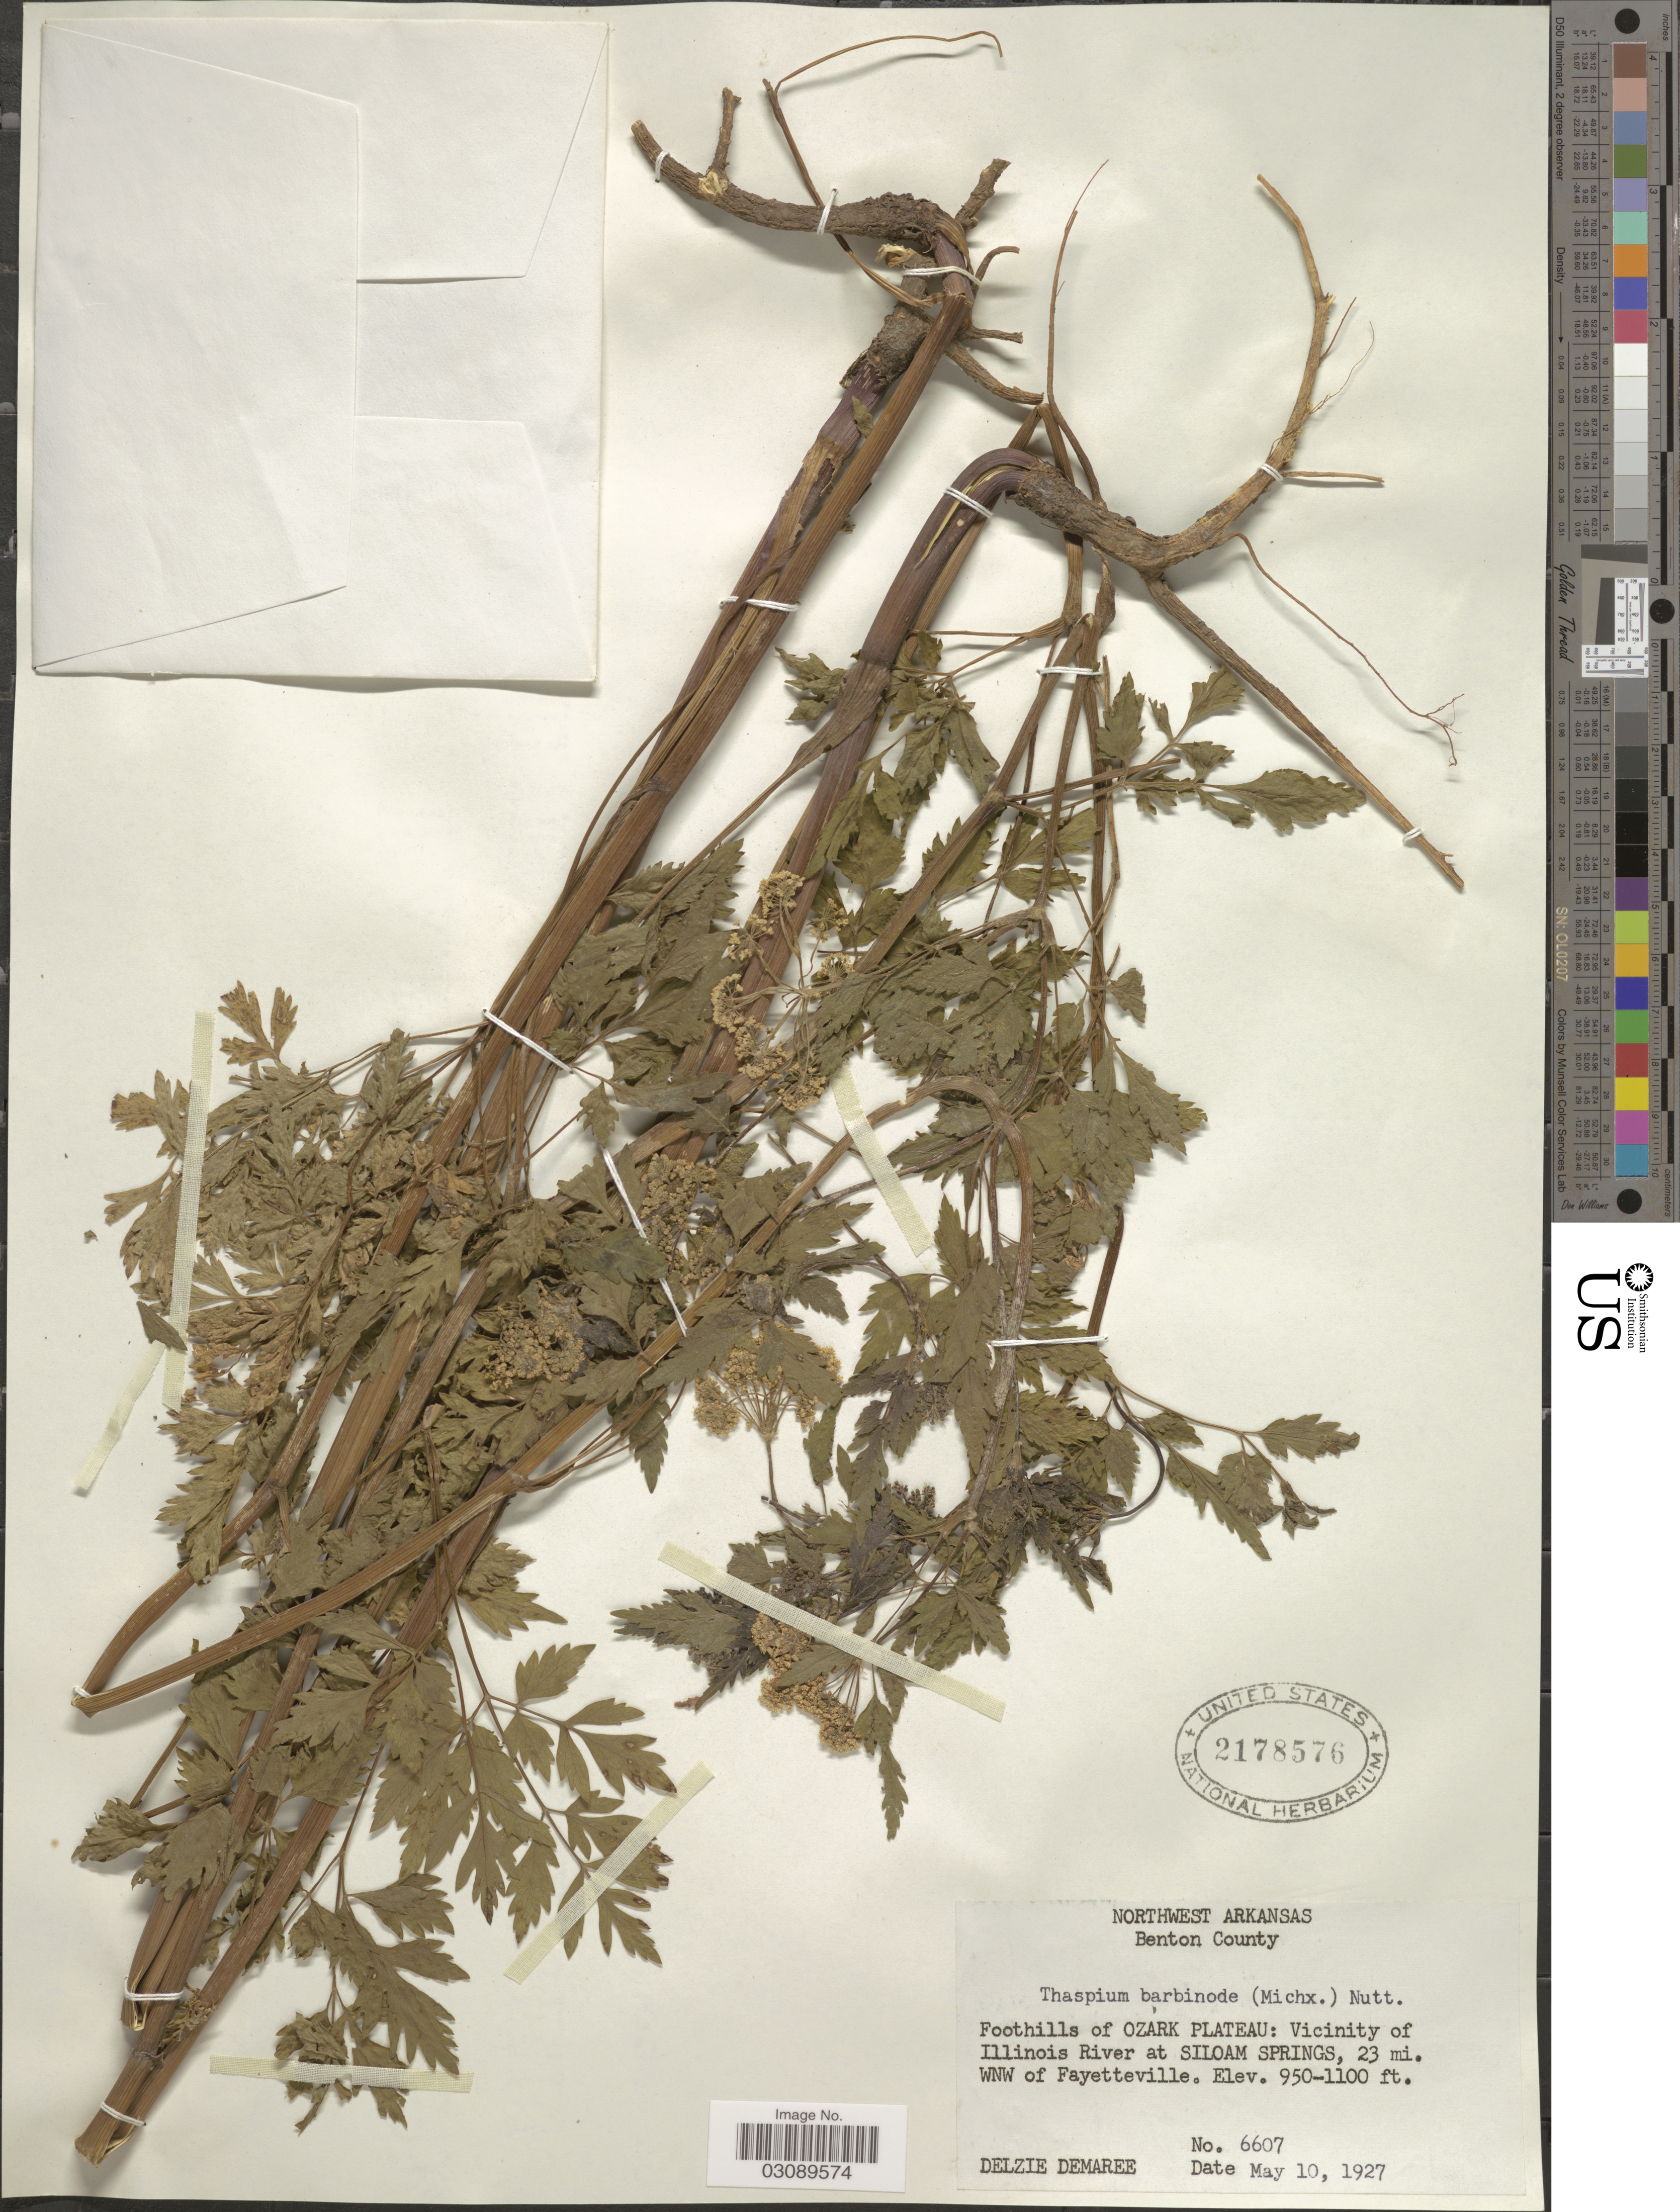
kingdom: Plantae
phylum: Tracheophyta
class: Magnoliopsida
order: Apiales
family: Apiaceae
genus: Thaspium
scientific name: Thaspium barbinode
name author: (Michx.) Nutt.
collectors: D. Damaree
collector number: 6607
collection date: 1927-05-10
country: United States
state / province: Arkansas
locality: Northwest Arkansas. Benton County. Foothills of Ozark Plateau: Vicinity of Illinois River at Siloam Springs, 23 mi. WNW of Fayetteville.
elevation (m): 290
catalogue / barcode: US 2178576